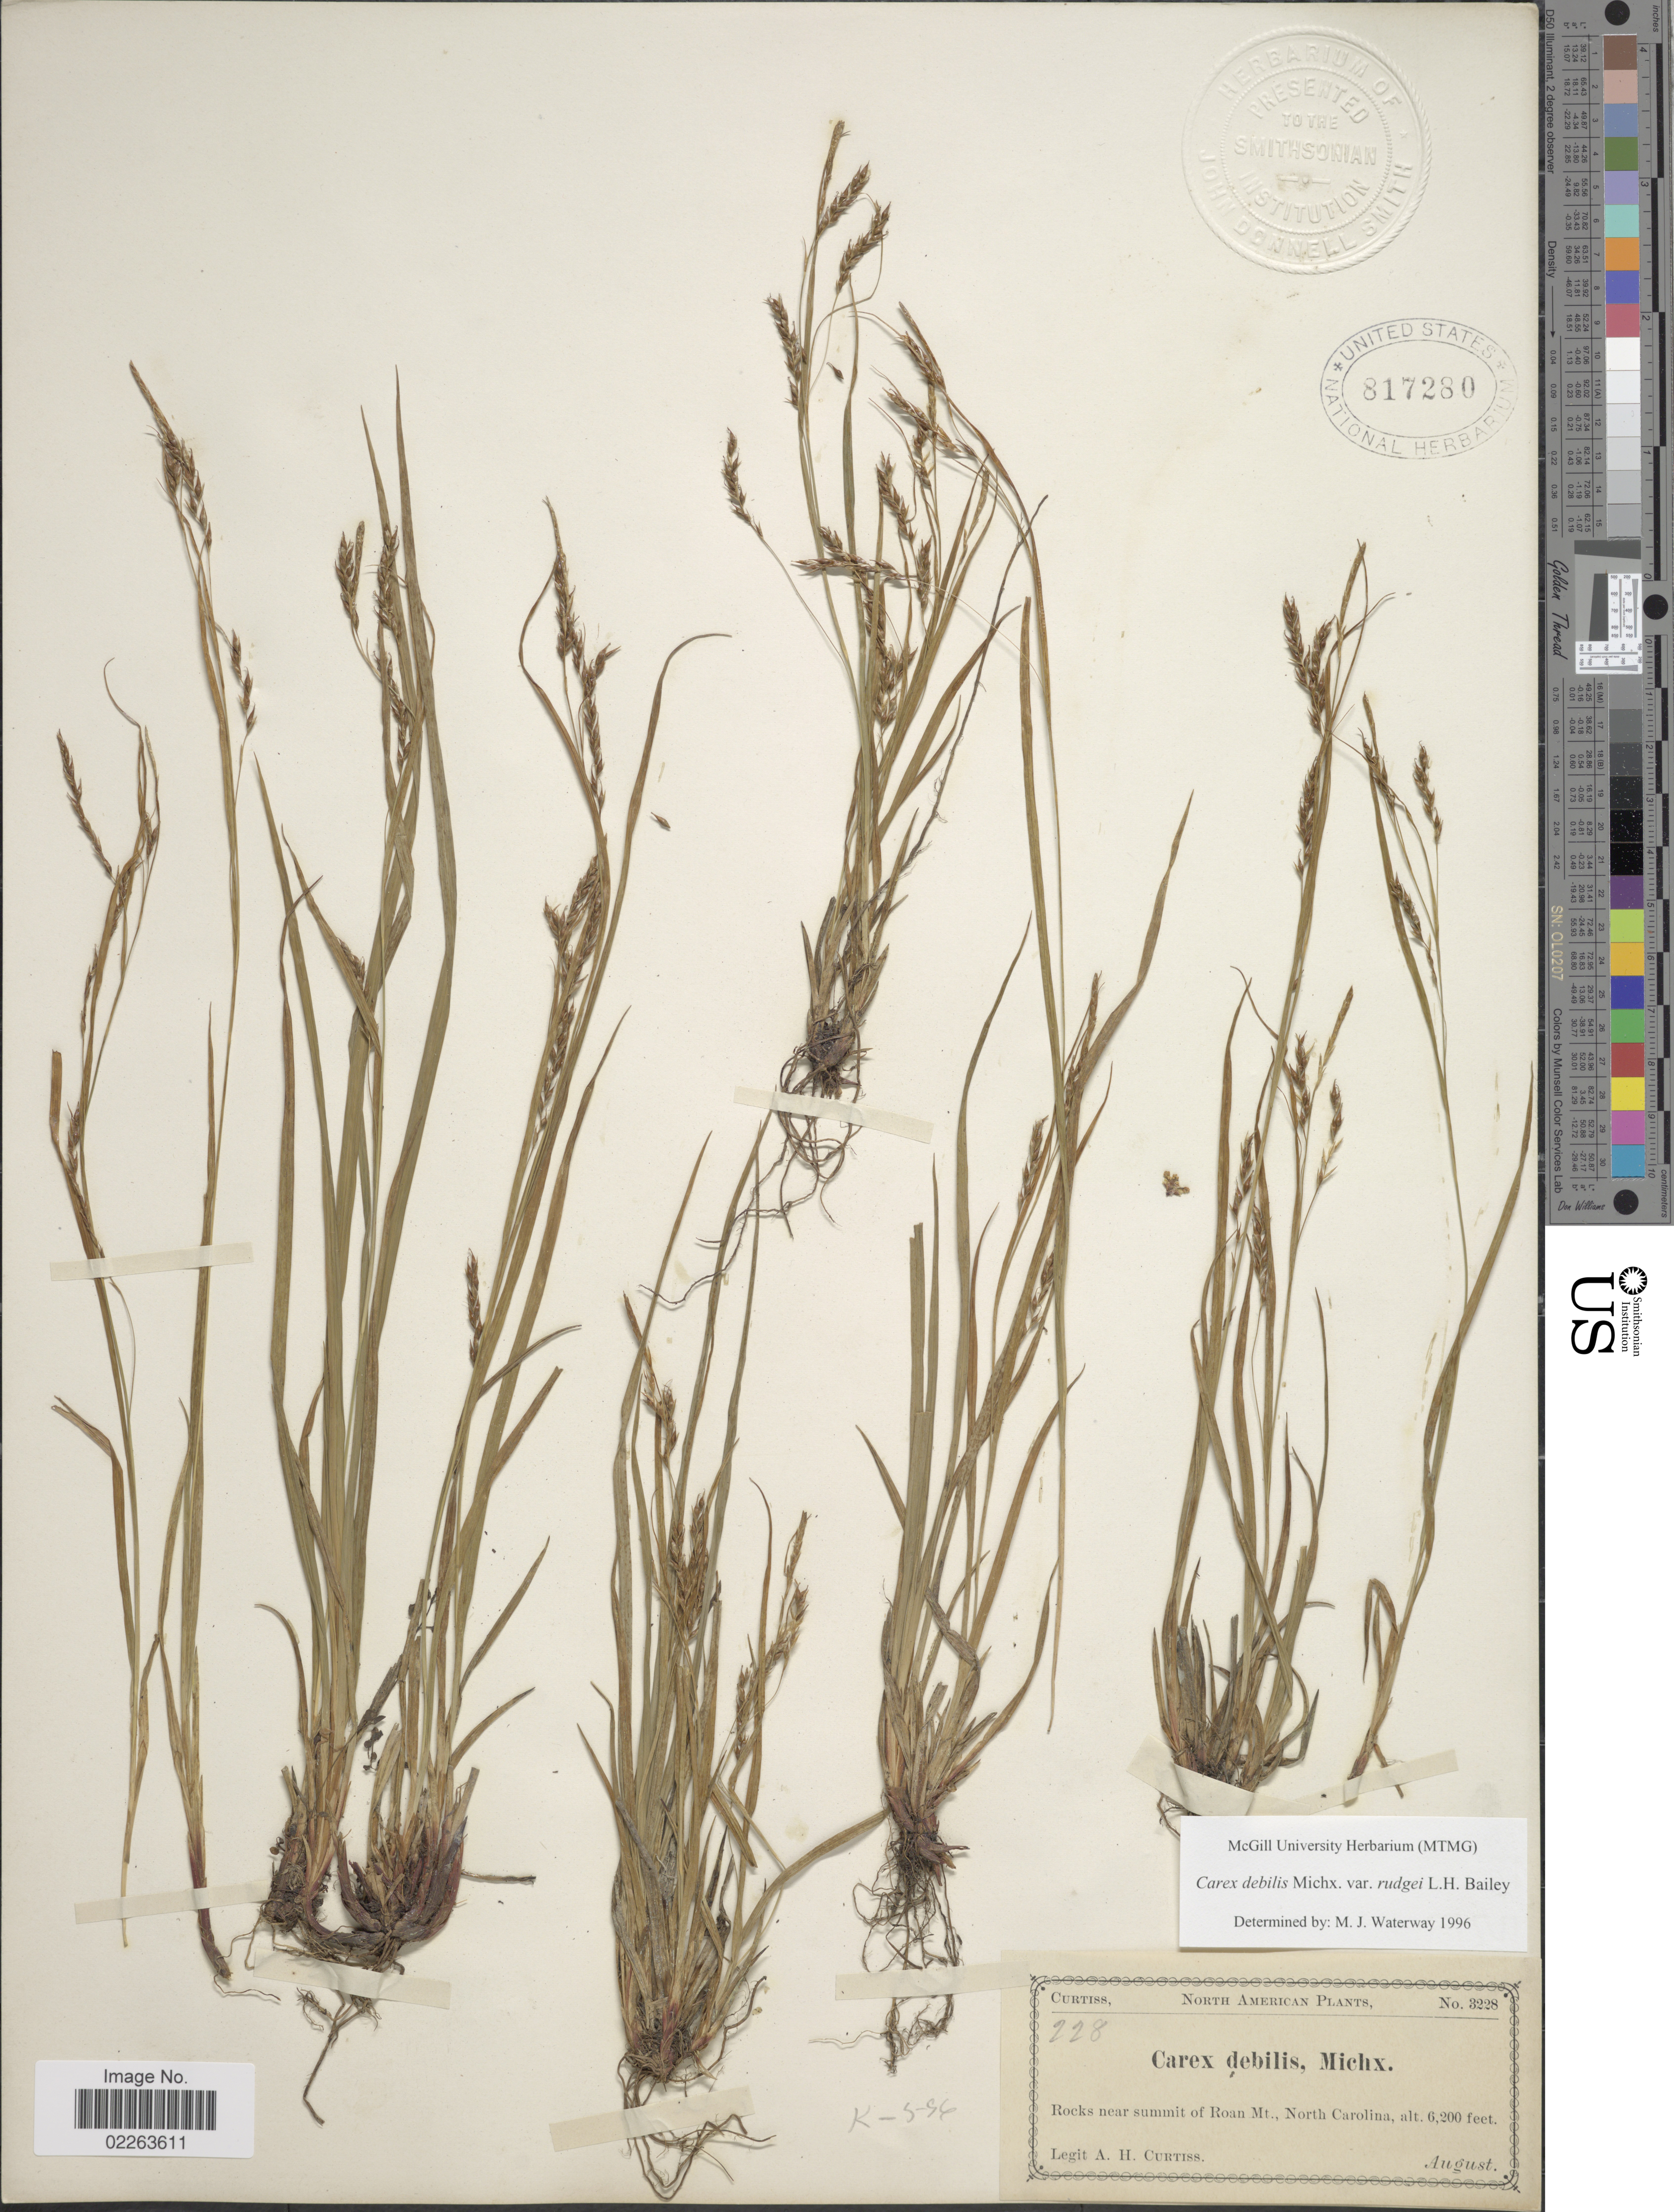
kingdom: Plantae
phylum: Tracheophyta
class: Liliopsida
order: Poales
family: Cyperaceae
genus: Carex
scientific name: Carex flexuosa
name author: Muhl. ex Willd.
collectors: A. H. Curtiss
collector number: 228/3228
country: United States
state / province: North Carolina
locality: Rocks near summit of Roan Mt.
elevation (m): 1890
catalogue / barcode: US 817280